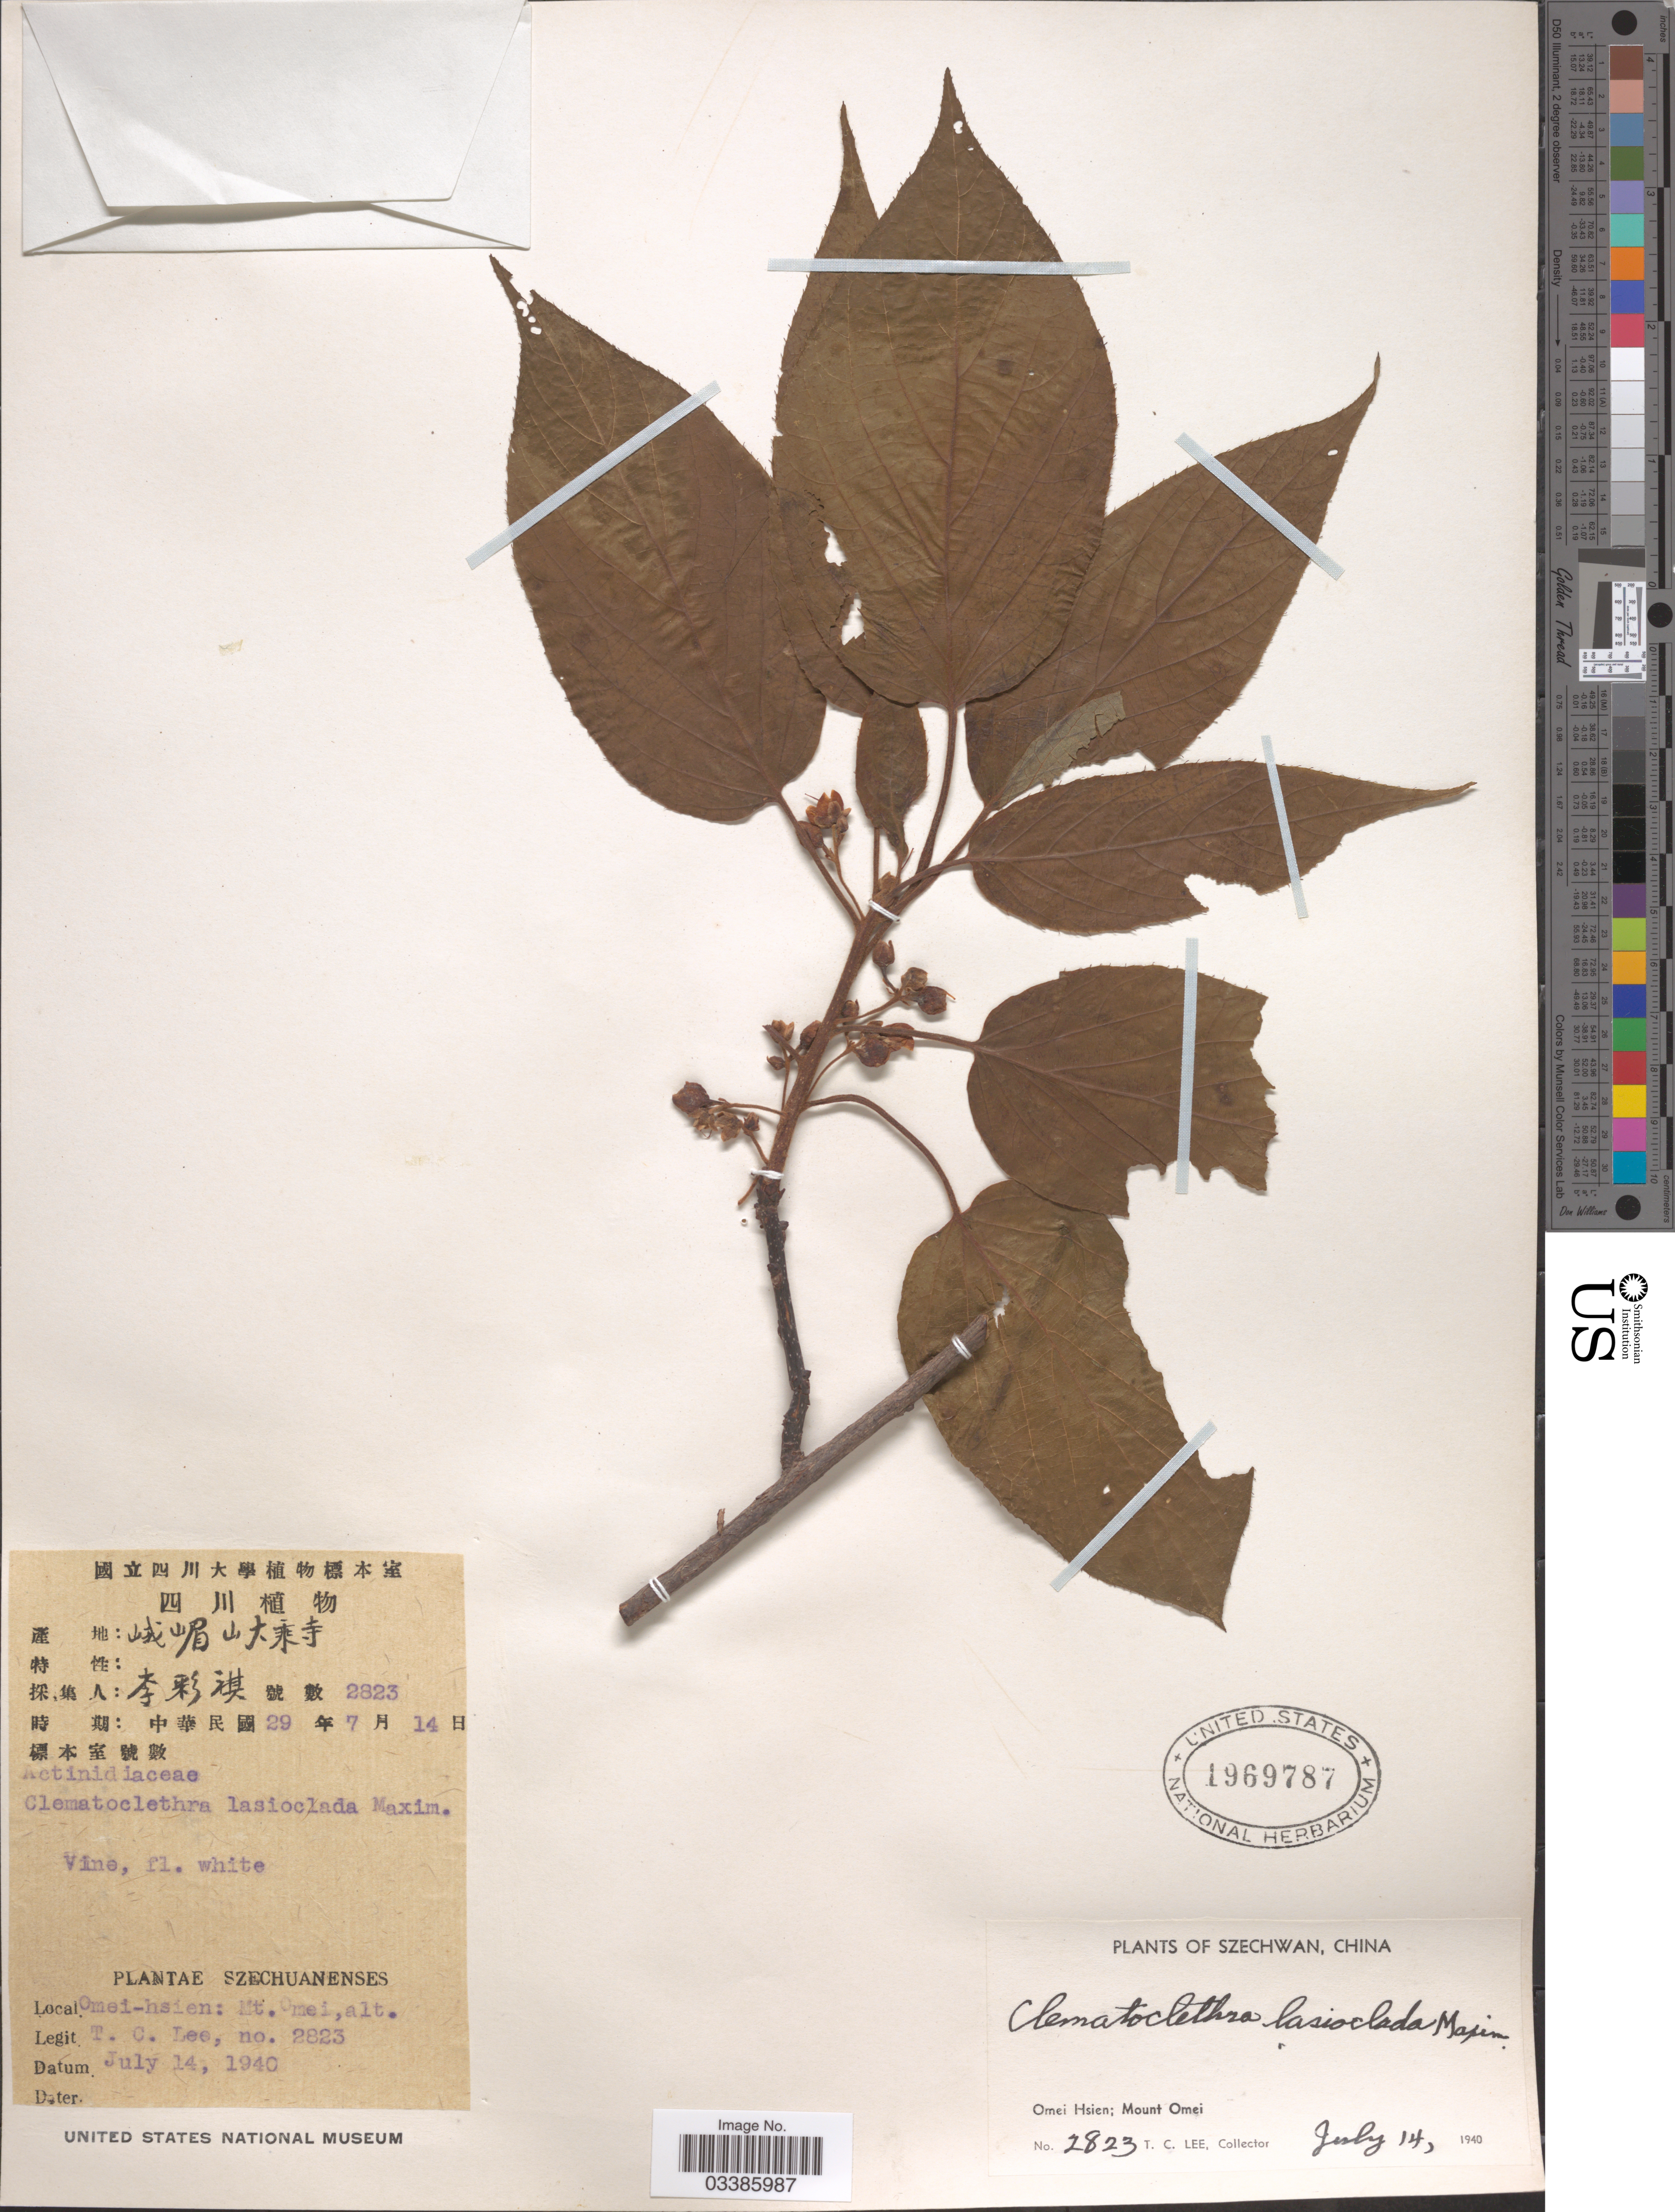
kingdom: Plantae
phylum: Tracheophyta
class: Magnoliopsida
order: Ericales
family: Actinidiaceae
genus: Clematoclethra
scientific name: Clematoclethra lasioclada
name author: Maxim.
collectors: T. Lee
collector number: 2823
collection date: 1940-07-14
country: China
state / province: Sichuan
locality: Szechuanenses. Omei Hsien; Mount Omei.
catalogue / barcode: US 1969787